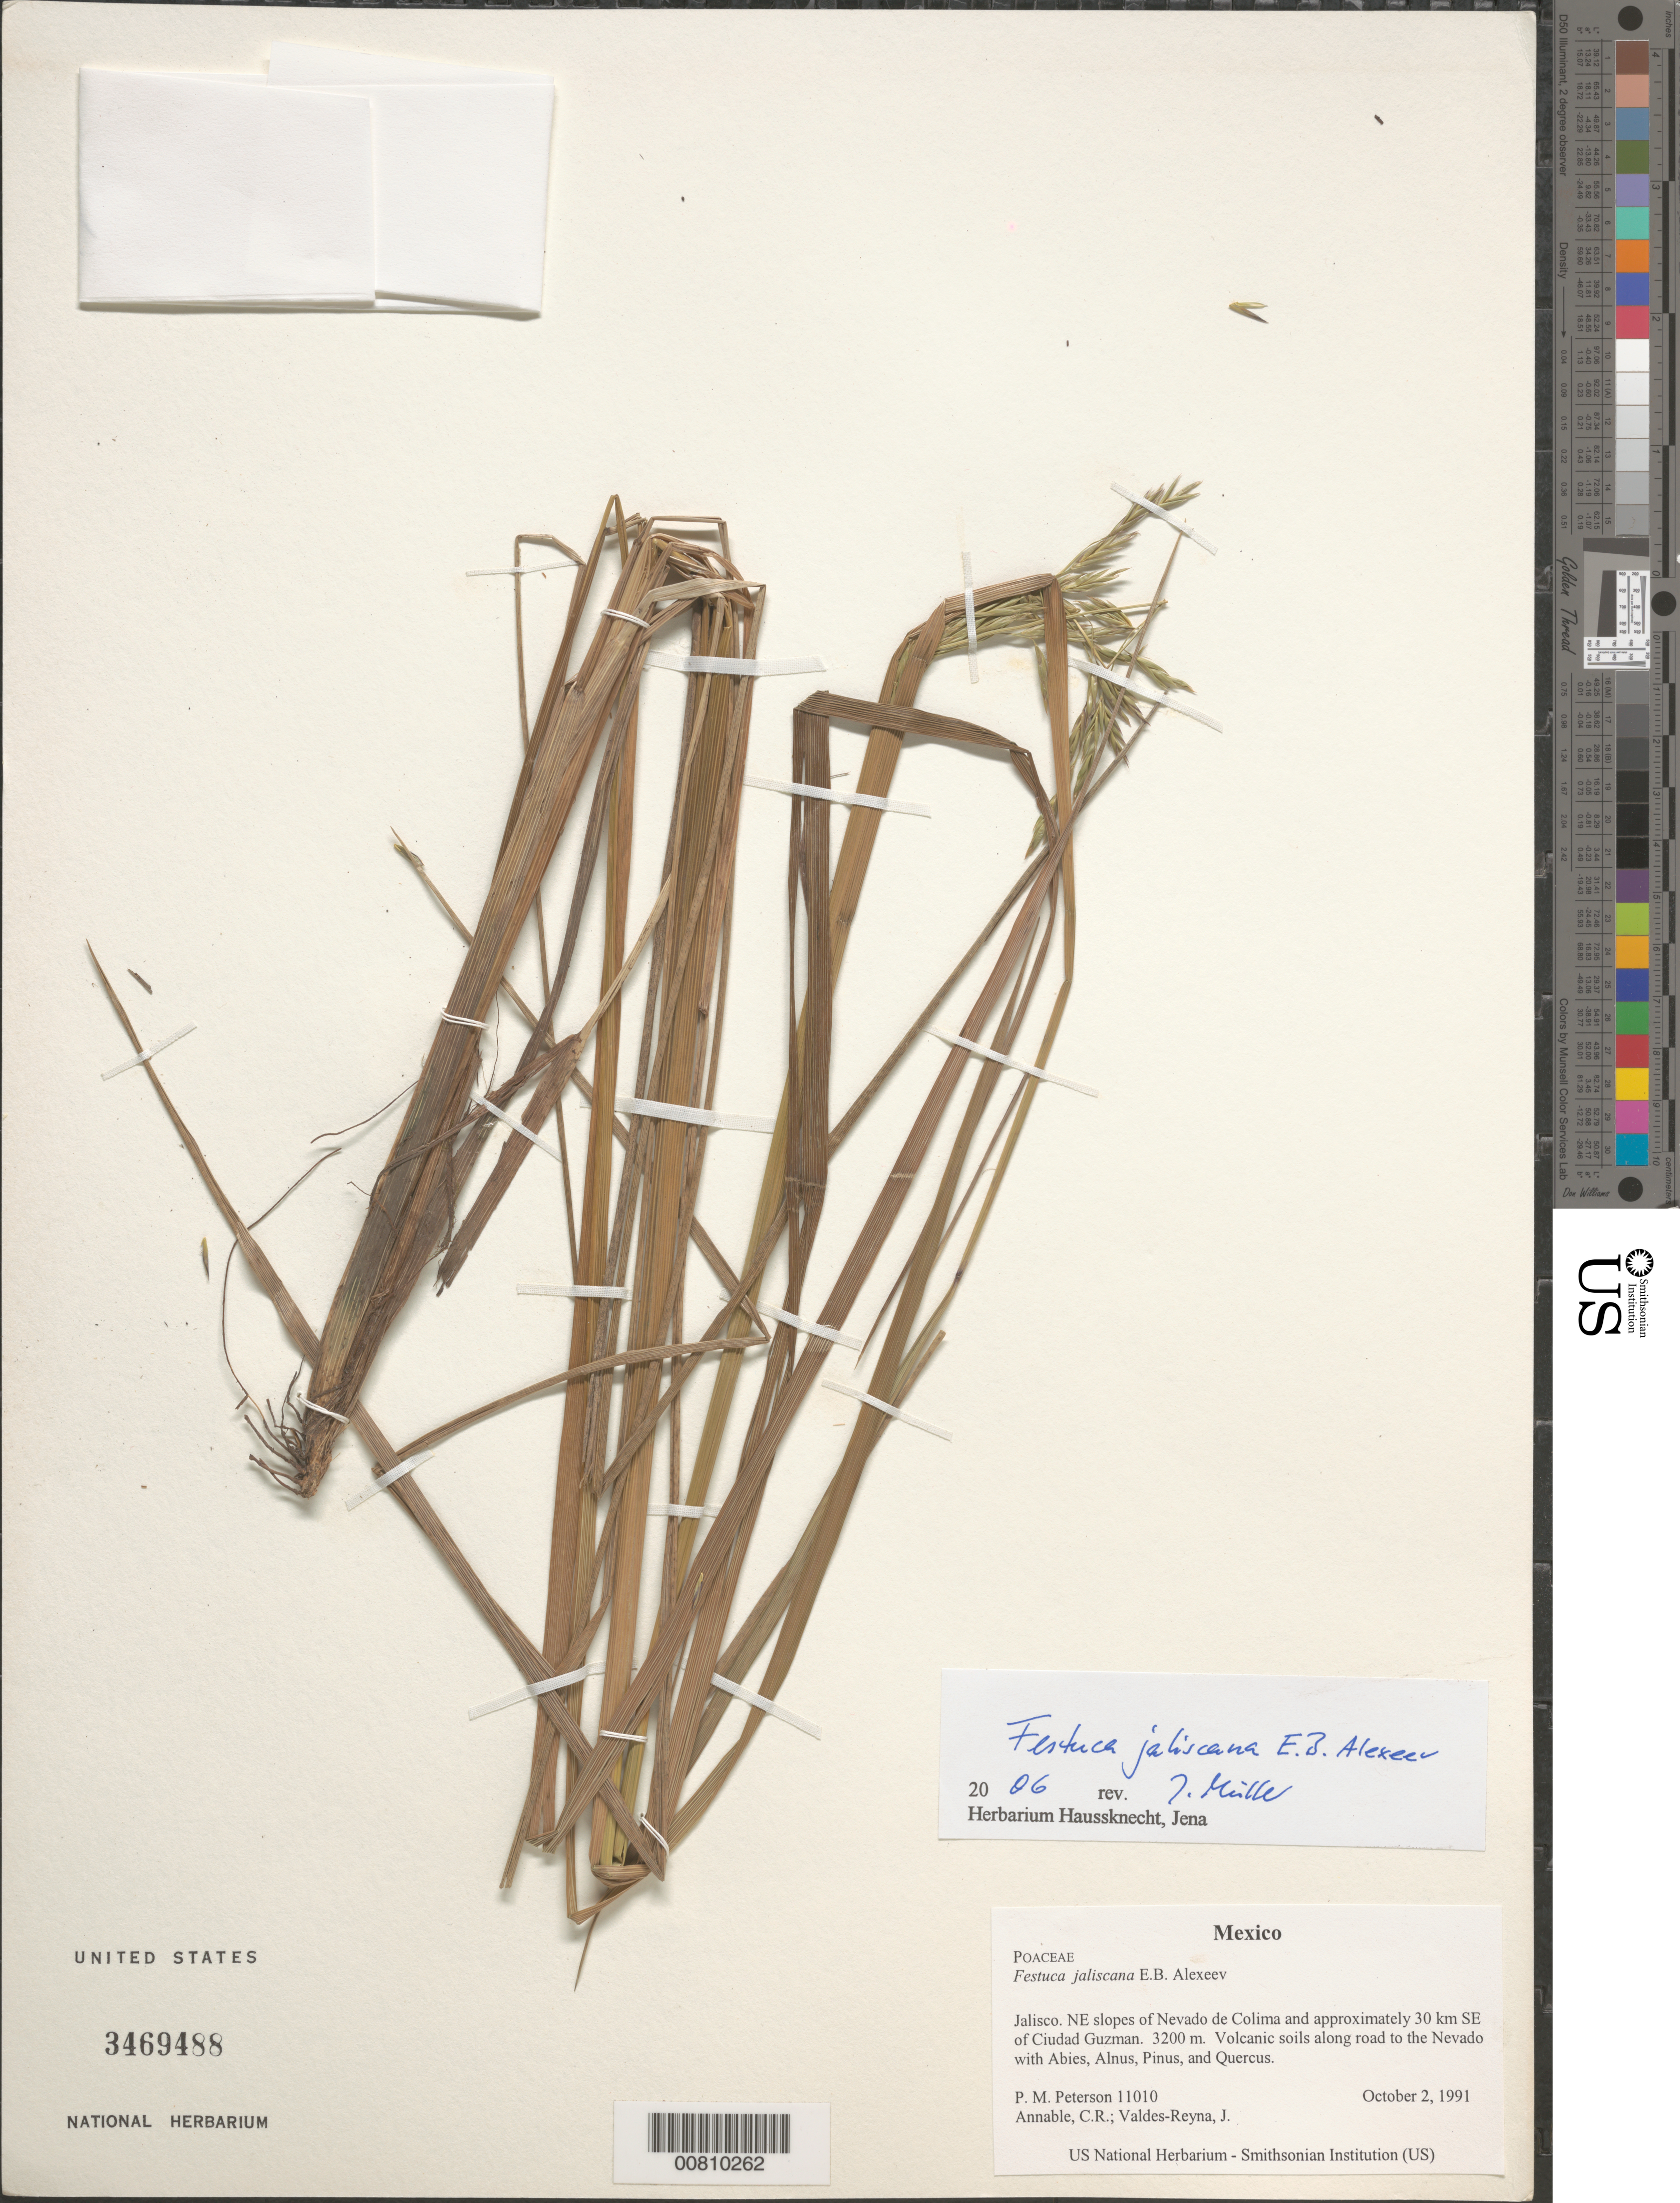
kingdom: Plantae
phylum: Tracheophyta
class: Liliopsida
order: Poales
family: Poaceae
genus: Festuca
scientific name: Festuca jaliscana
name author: E.B. Alexeev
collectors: P. M. Peterson, C. R. Annable & J. Valdés-Reyna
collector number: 11010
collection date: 1991-10-02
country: Mexico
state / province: Jalisco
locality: NE slopes of Nevado de Colima and approximately 30 km SE of Ciudad Guzman. Volcanic soil along road to the Nevado.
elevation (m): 3200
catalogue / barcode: US 3469488